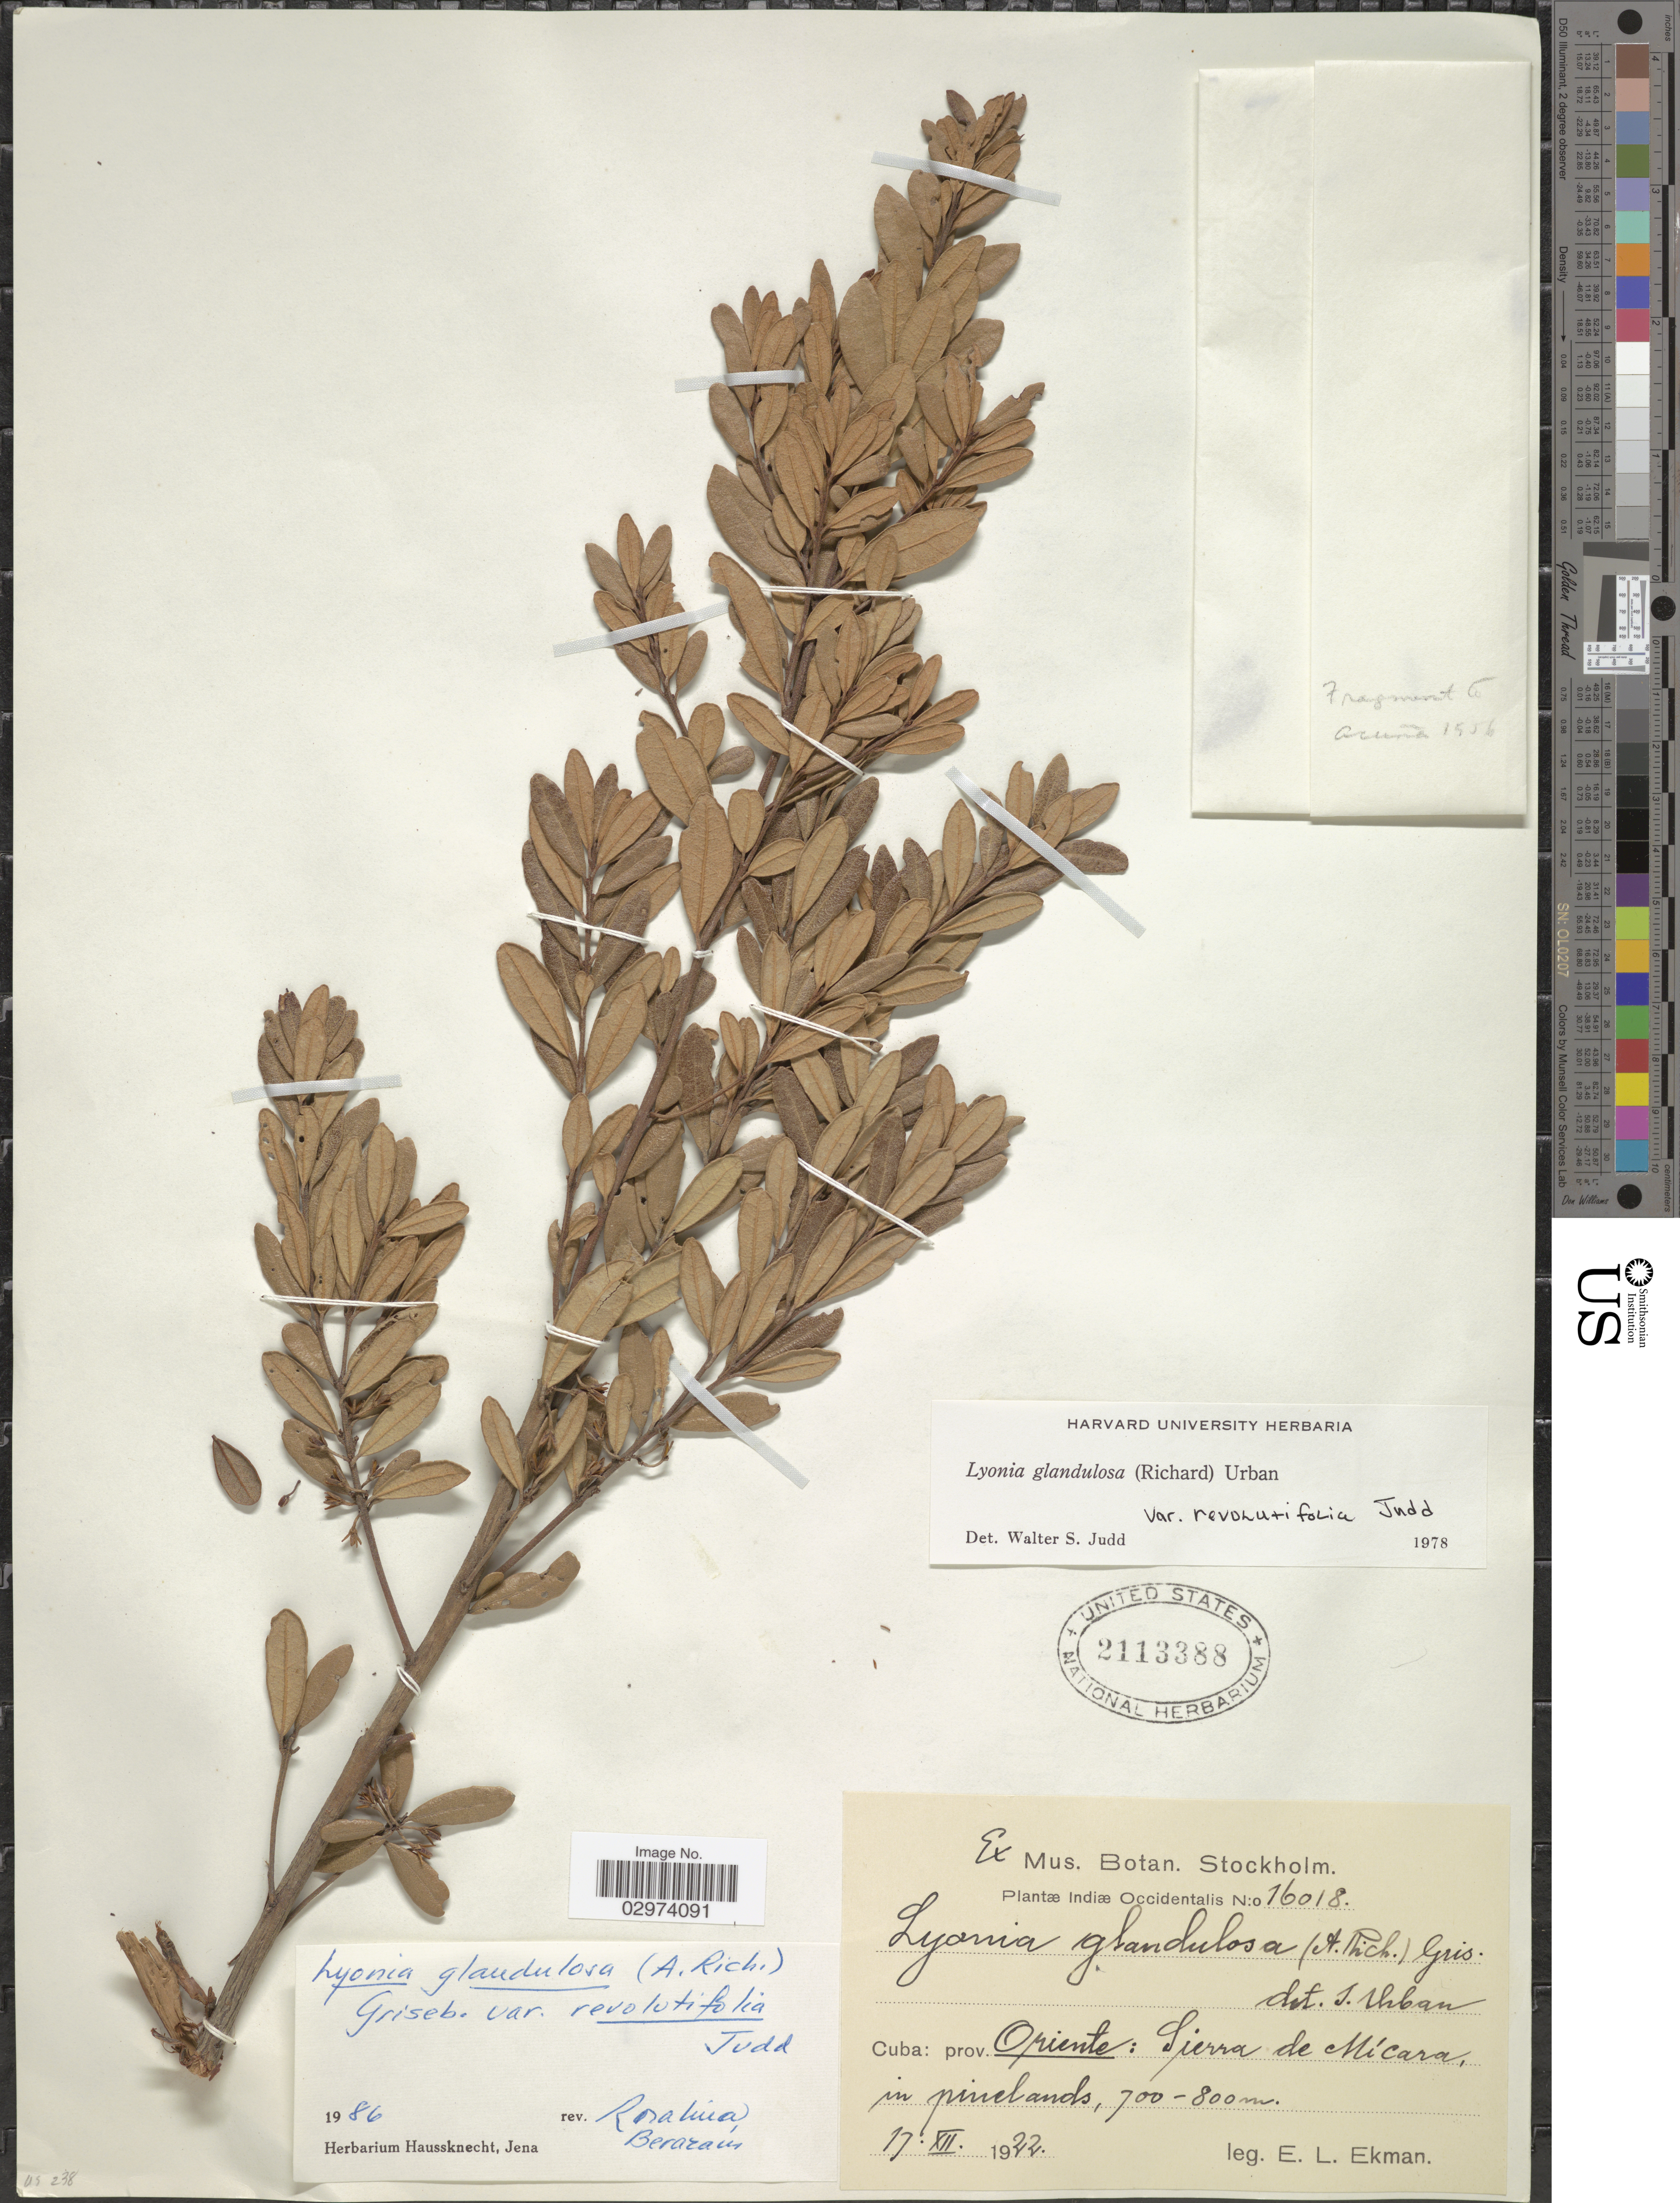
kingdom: Plantae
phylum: Tracheophyta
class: Magnoliopsida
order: Ericales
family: Ericaceae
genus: Lyonia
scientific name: Lyonia glandulosa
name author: (A. Rich.) Griseb.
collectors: E. L. Ekman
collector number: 16018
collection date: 1922-12-17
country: Cuba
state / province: Oriente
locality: Prov. Oriente: Sierra de Mícara, in pinelands.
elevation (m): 700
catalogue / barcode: US 2113388